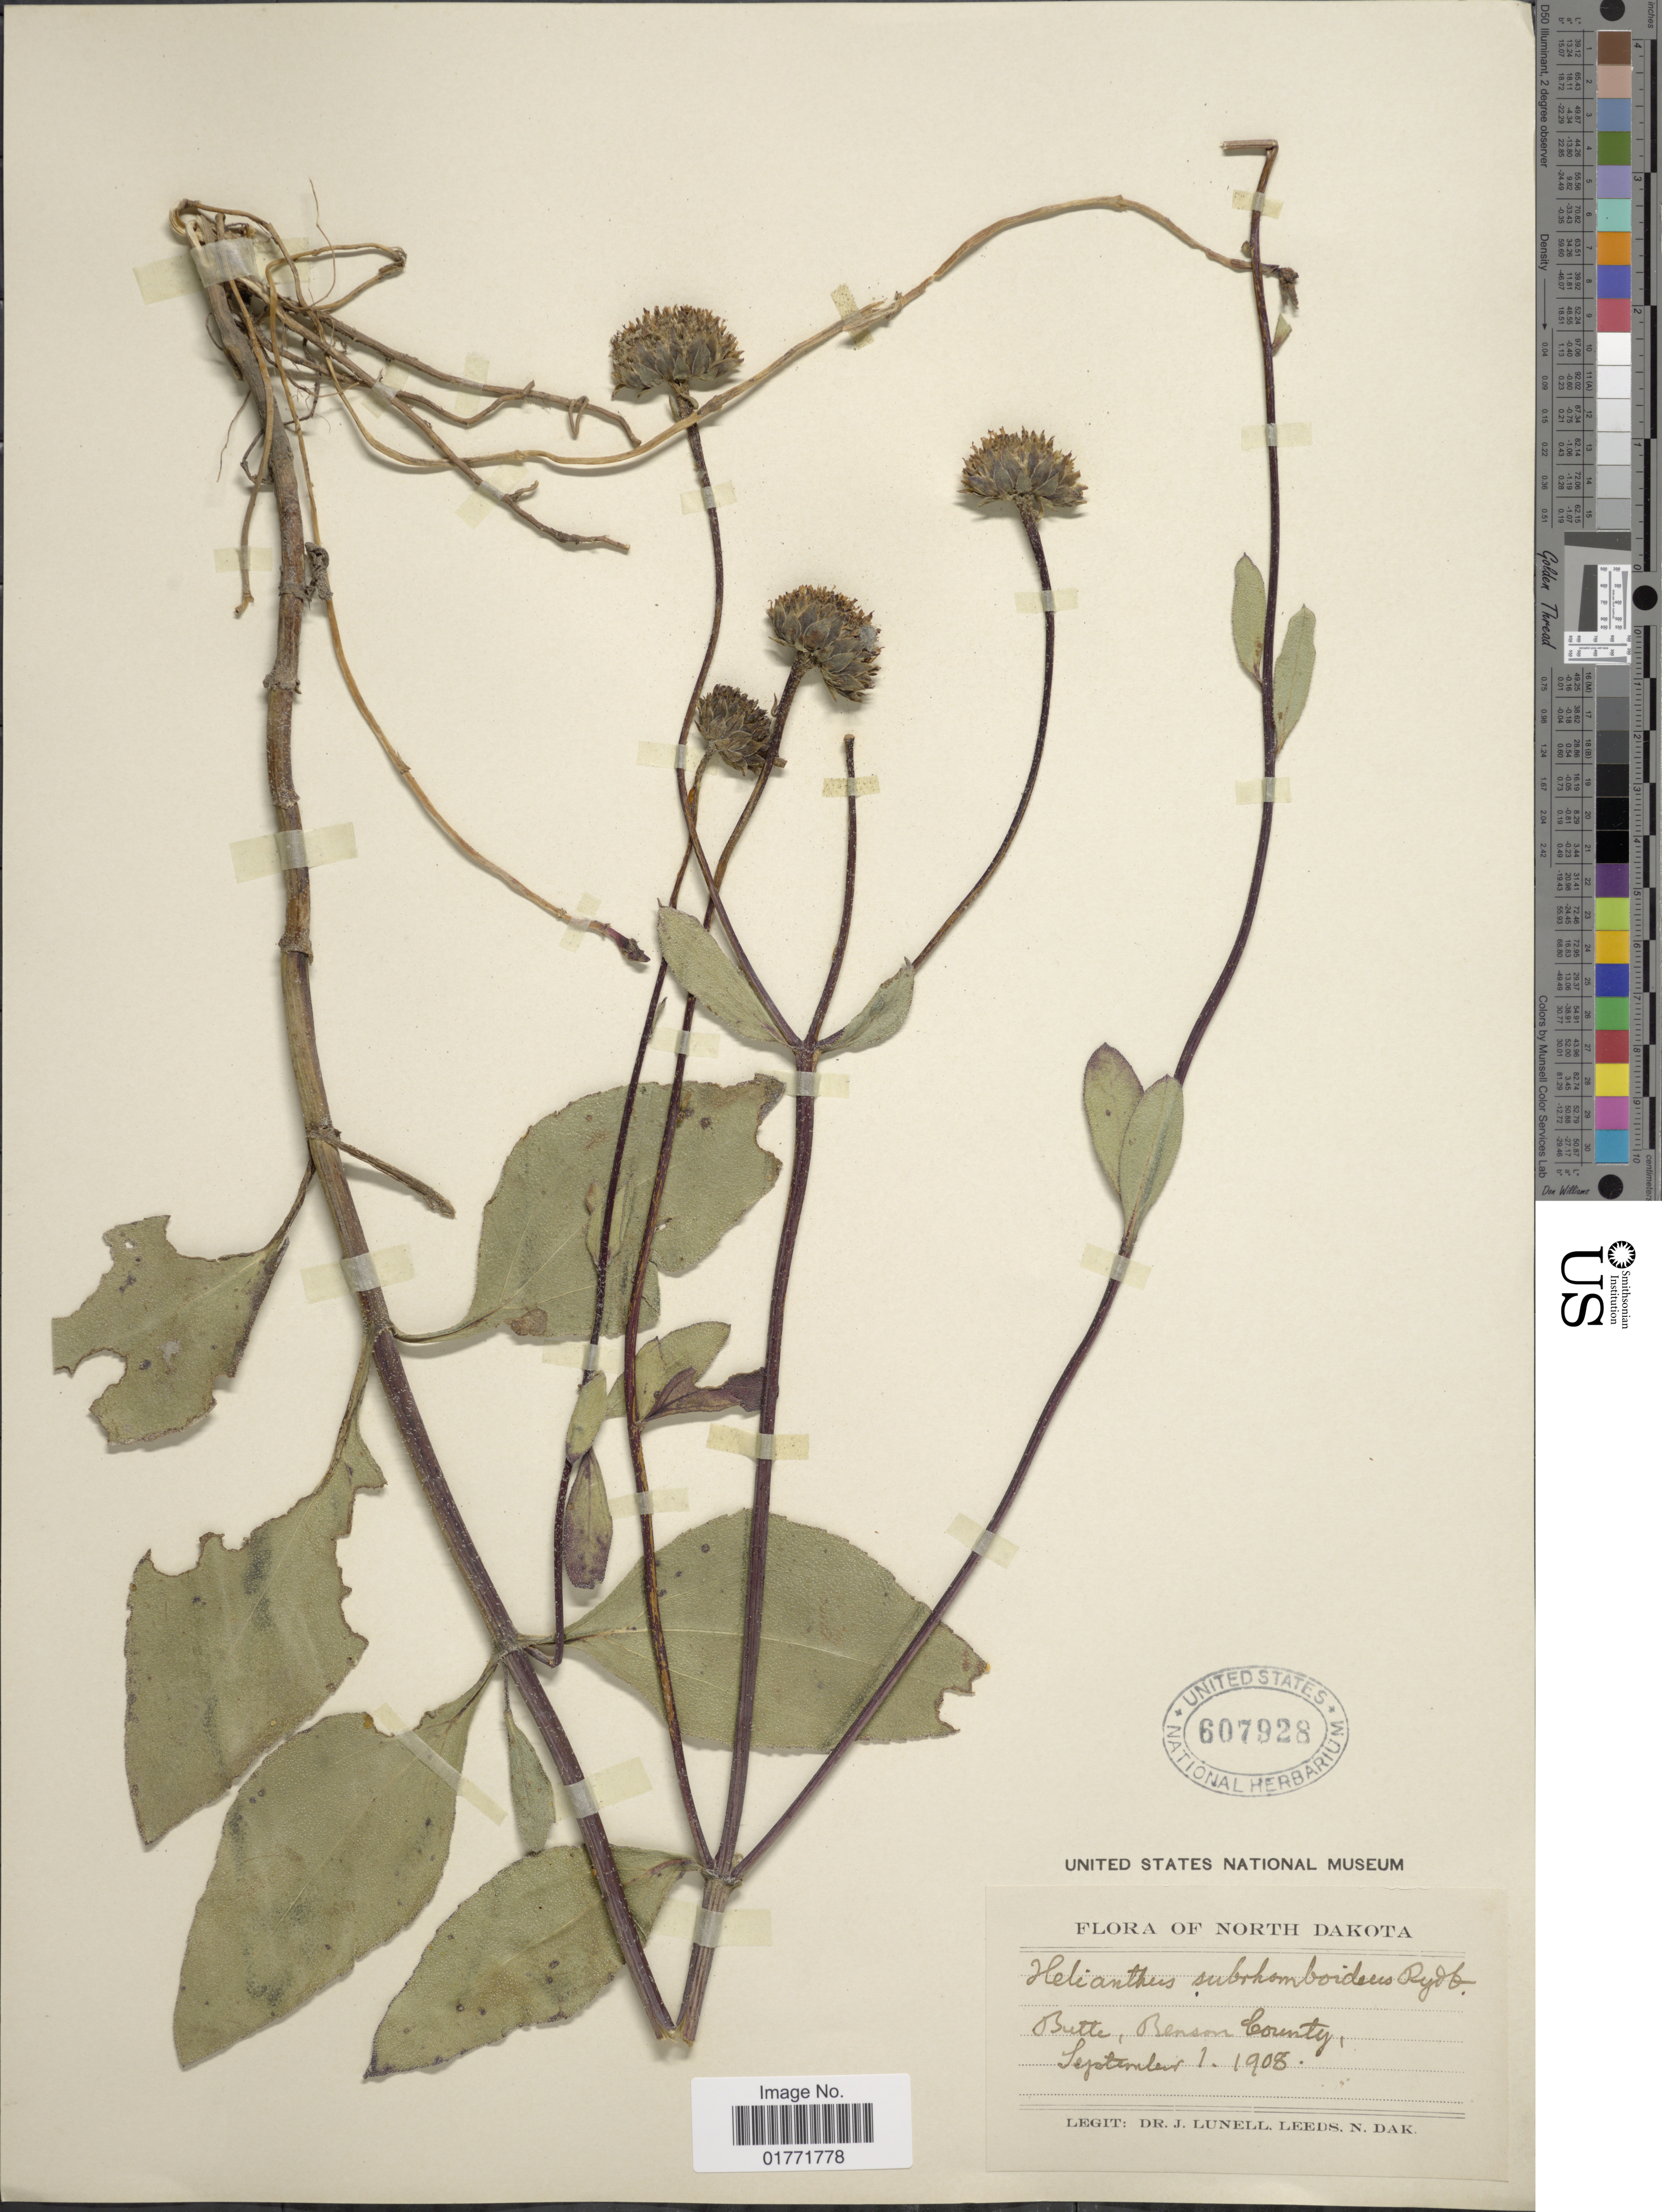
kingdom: Plantae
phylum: Tracheophyta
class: Magnoliopsida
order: Asterales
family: Asteraceae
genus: Helianthus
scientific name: Helianthus subrhomboideus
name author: Rydb.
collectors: J. Lunell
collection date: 1908-09-01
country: United States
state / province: North Dakota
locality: Butte, Benson County.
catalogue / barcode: US 607928